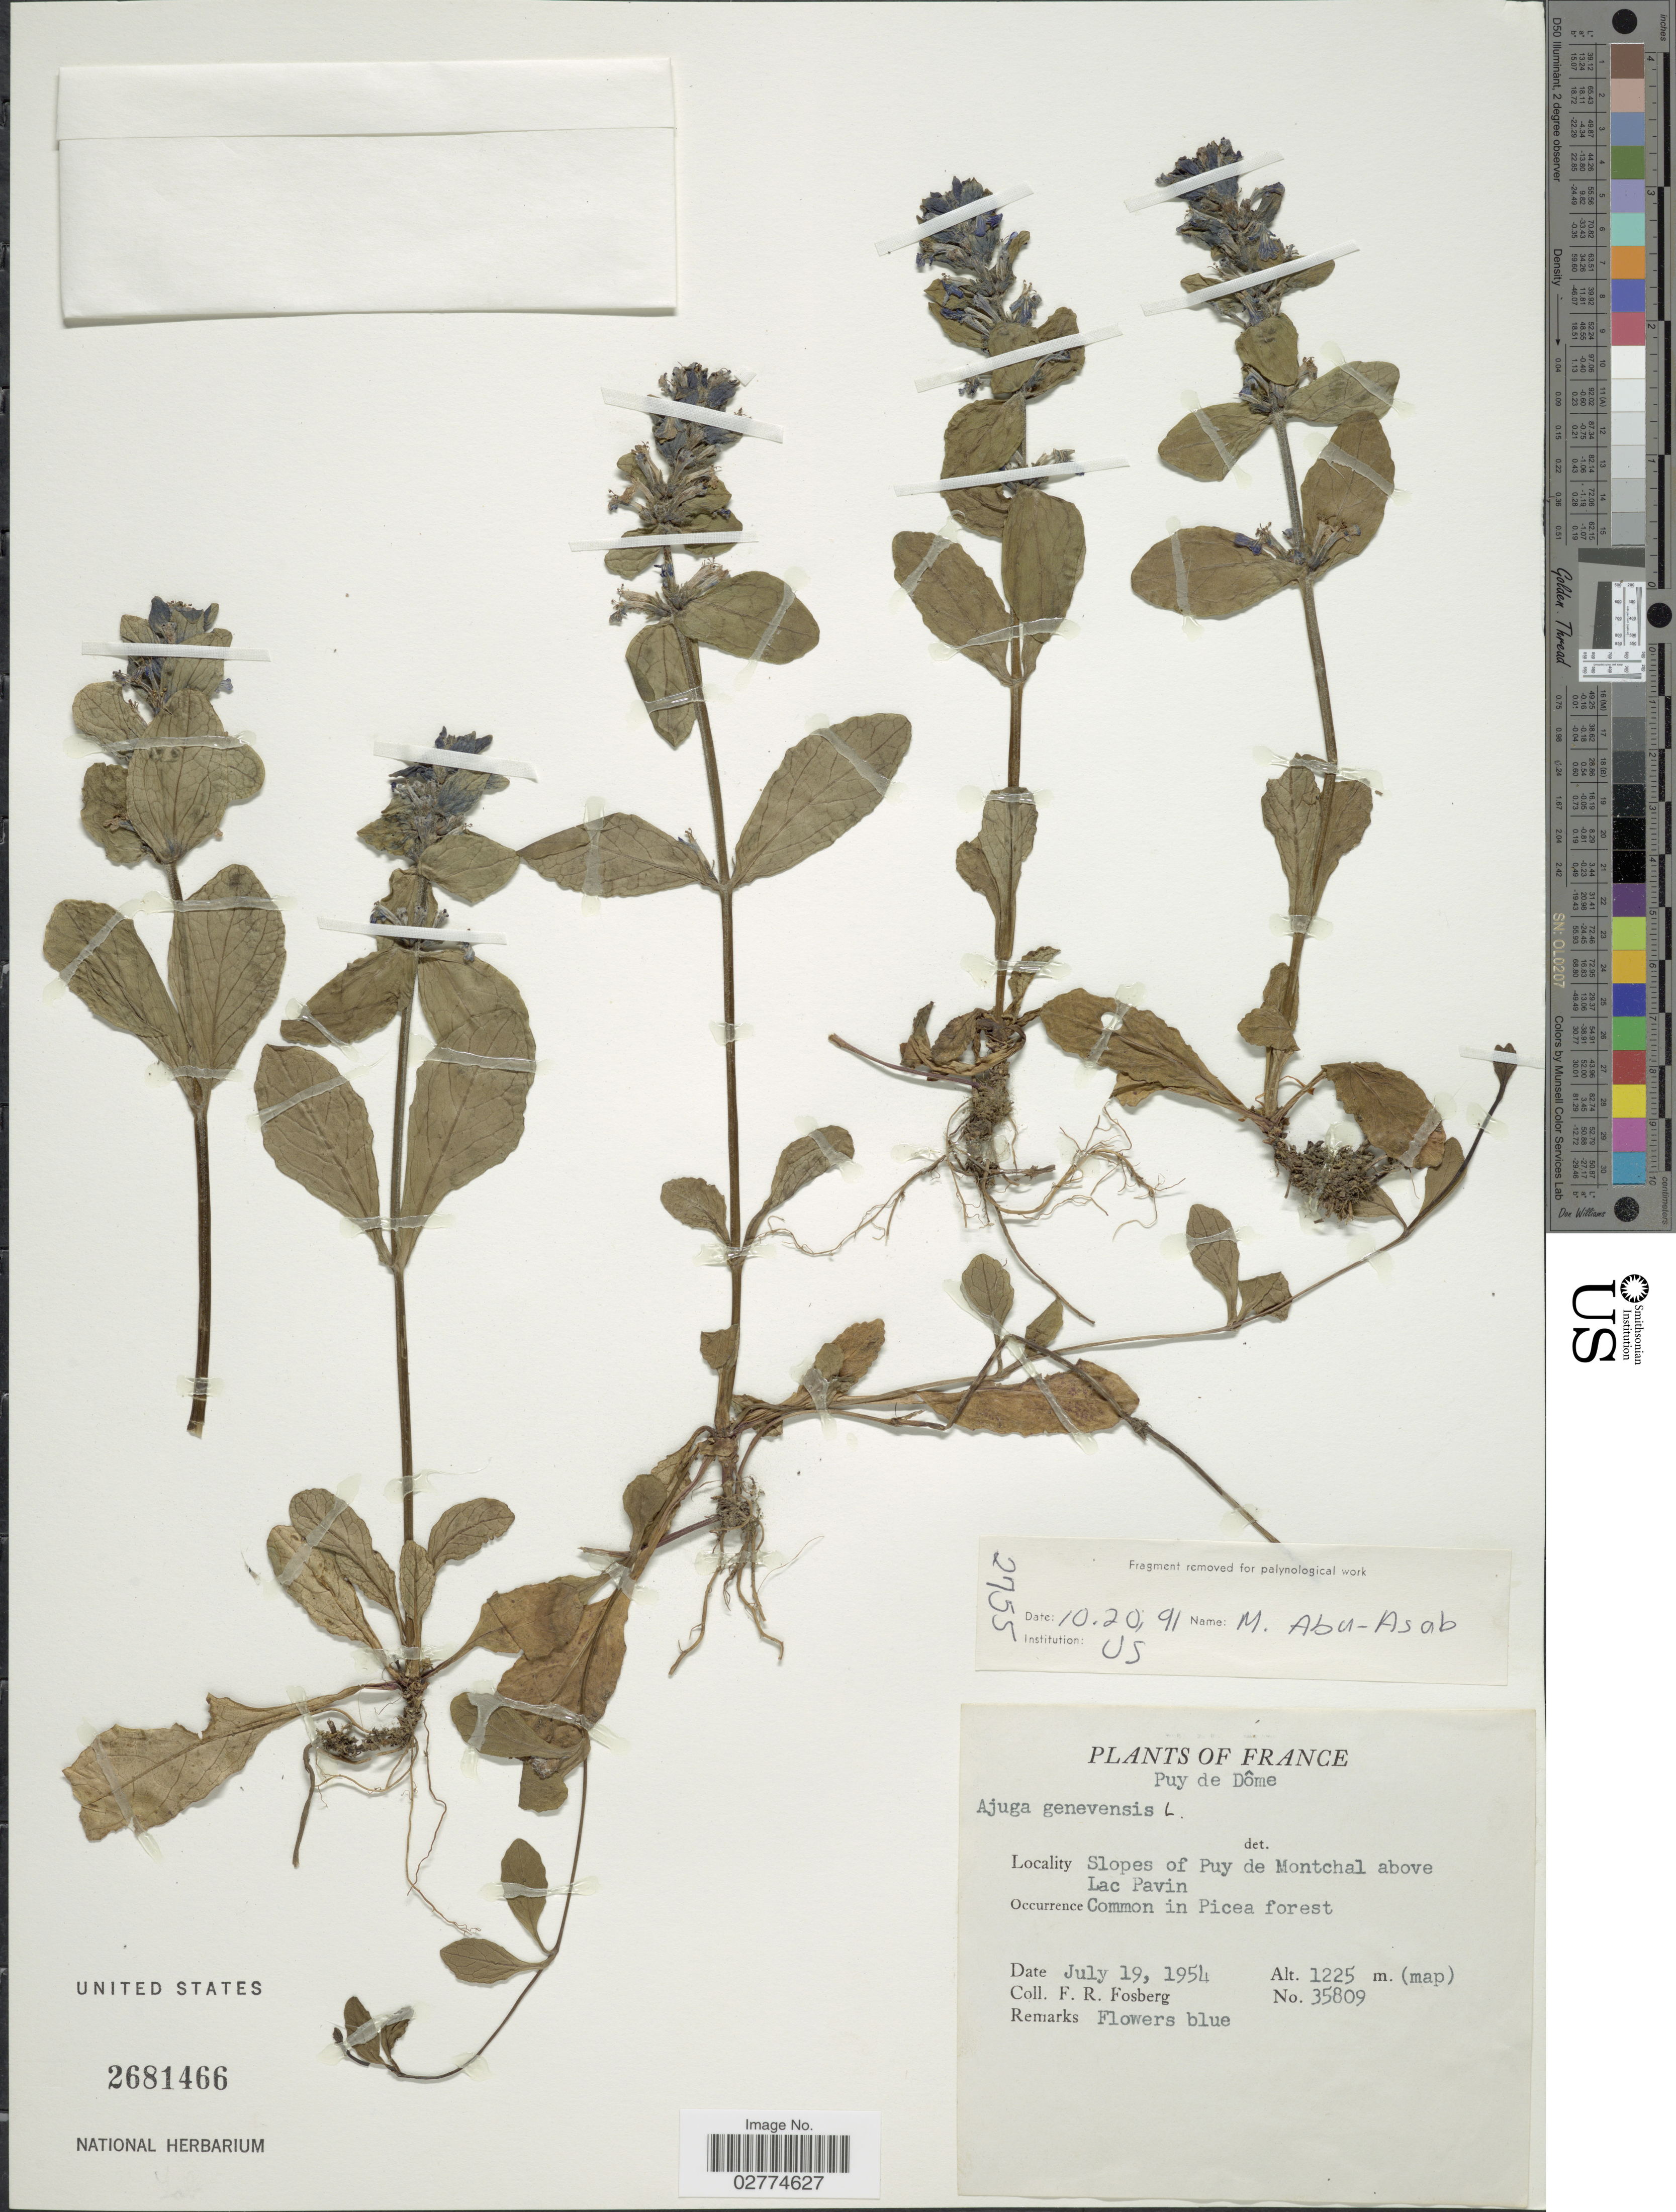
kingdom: Plantae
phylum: Tracheophyta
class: Magnoliopsida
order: Lamiales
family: Lamiaceae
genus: Ajuga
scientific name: Ajuga genevensis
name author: L.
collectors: F. R. Fosberg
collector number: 35809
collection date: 1954-07-19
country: France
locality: Puy de Dôme. Slopes of Puy de Montchal above Lac Pavin.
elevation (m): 1225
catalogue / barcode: US 2681466